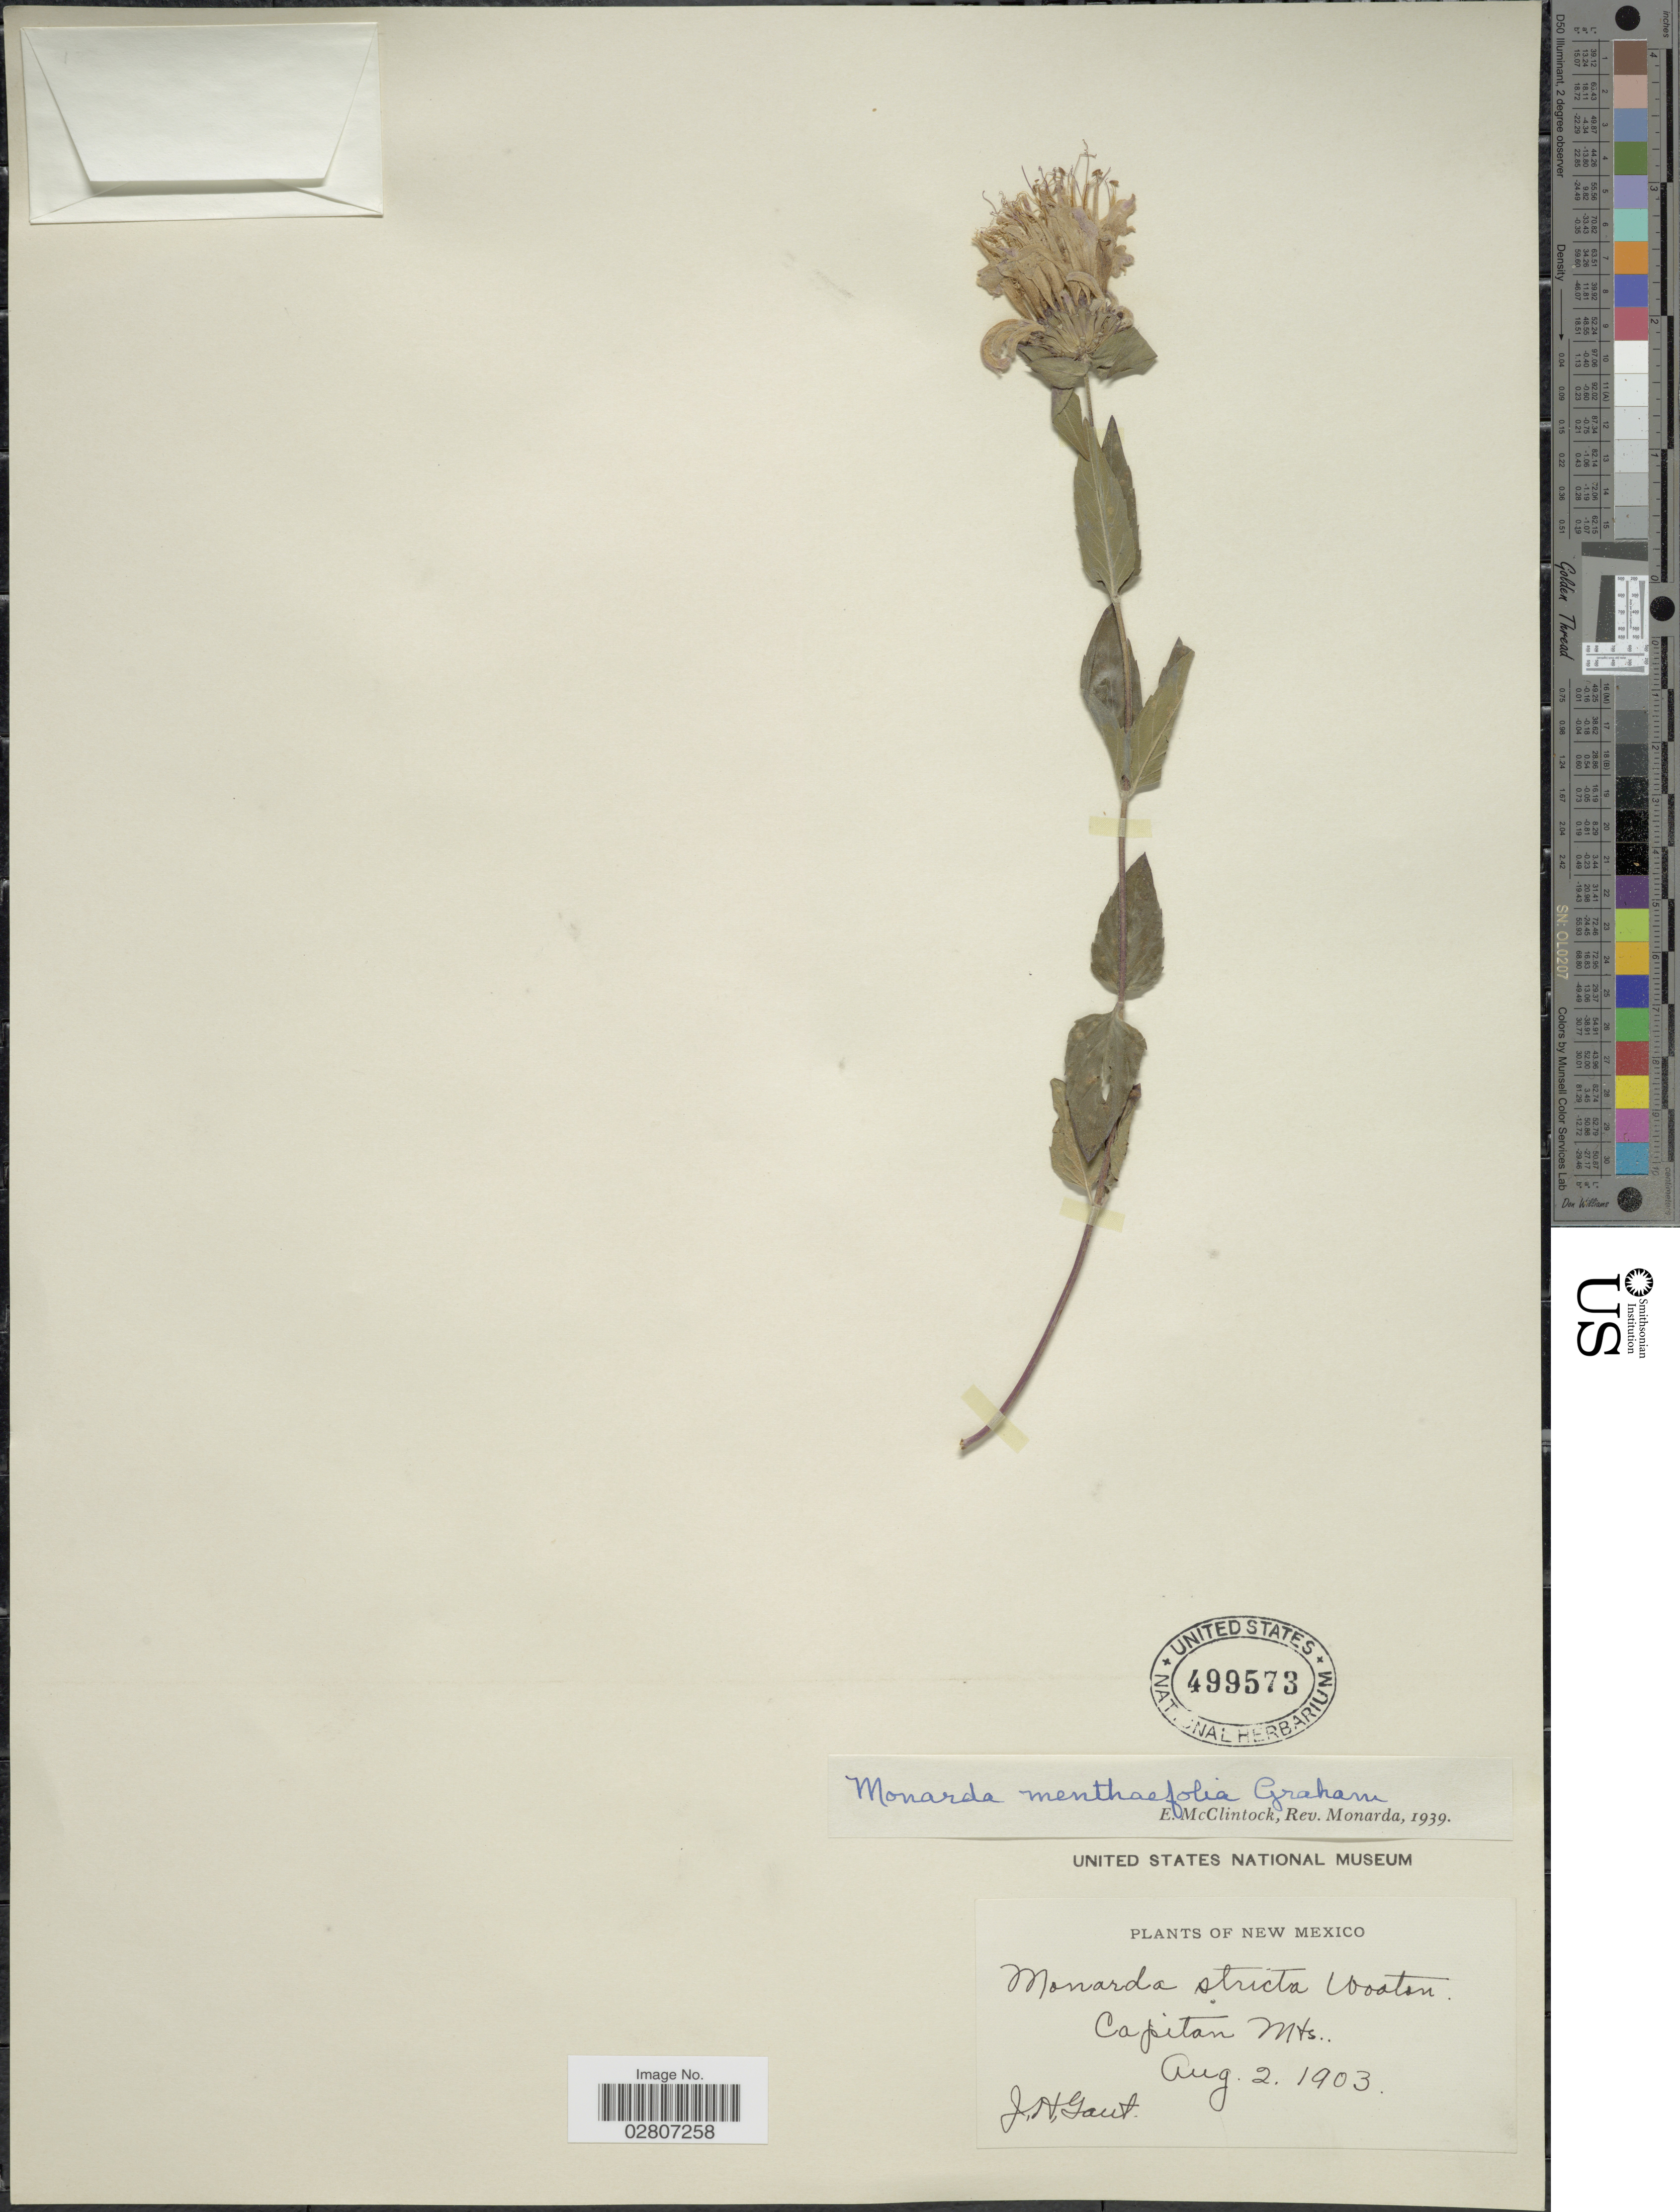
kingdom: Plantae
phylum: Tracheophyta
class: Magnoliopsida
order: Lamiales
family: Lamiaceae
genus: Monarda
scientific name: Monarda fistulosa var. menthifolia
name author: (Graham) Fernald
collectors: J. Gaut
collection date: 1903-08-02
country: United States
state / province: New Mexico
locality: Capitan Mts.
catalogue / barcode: US 499573